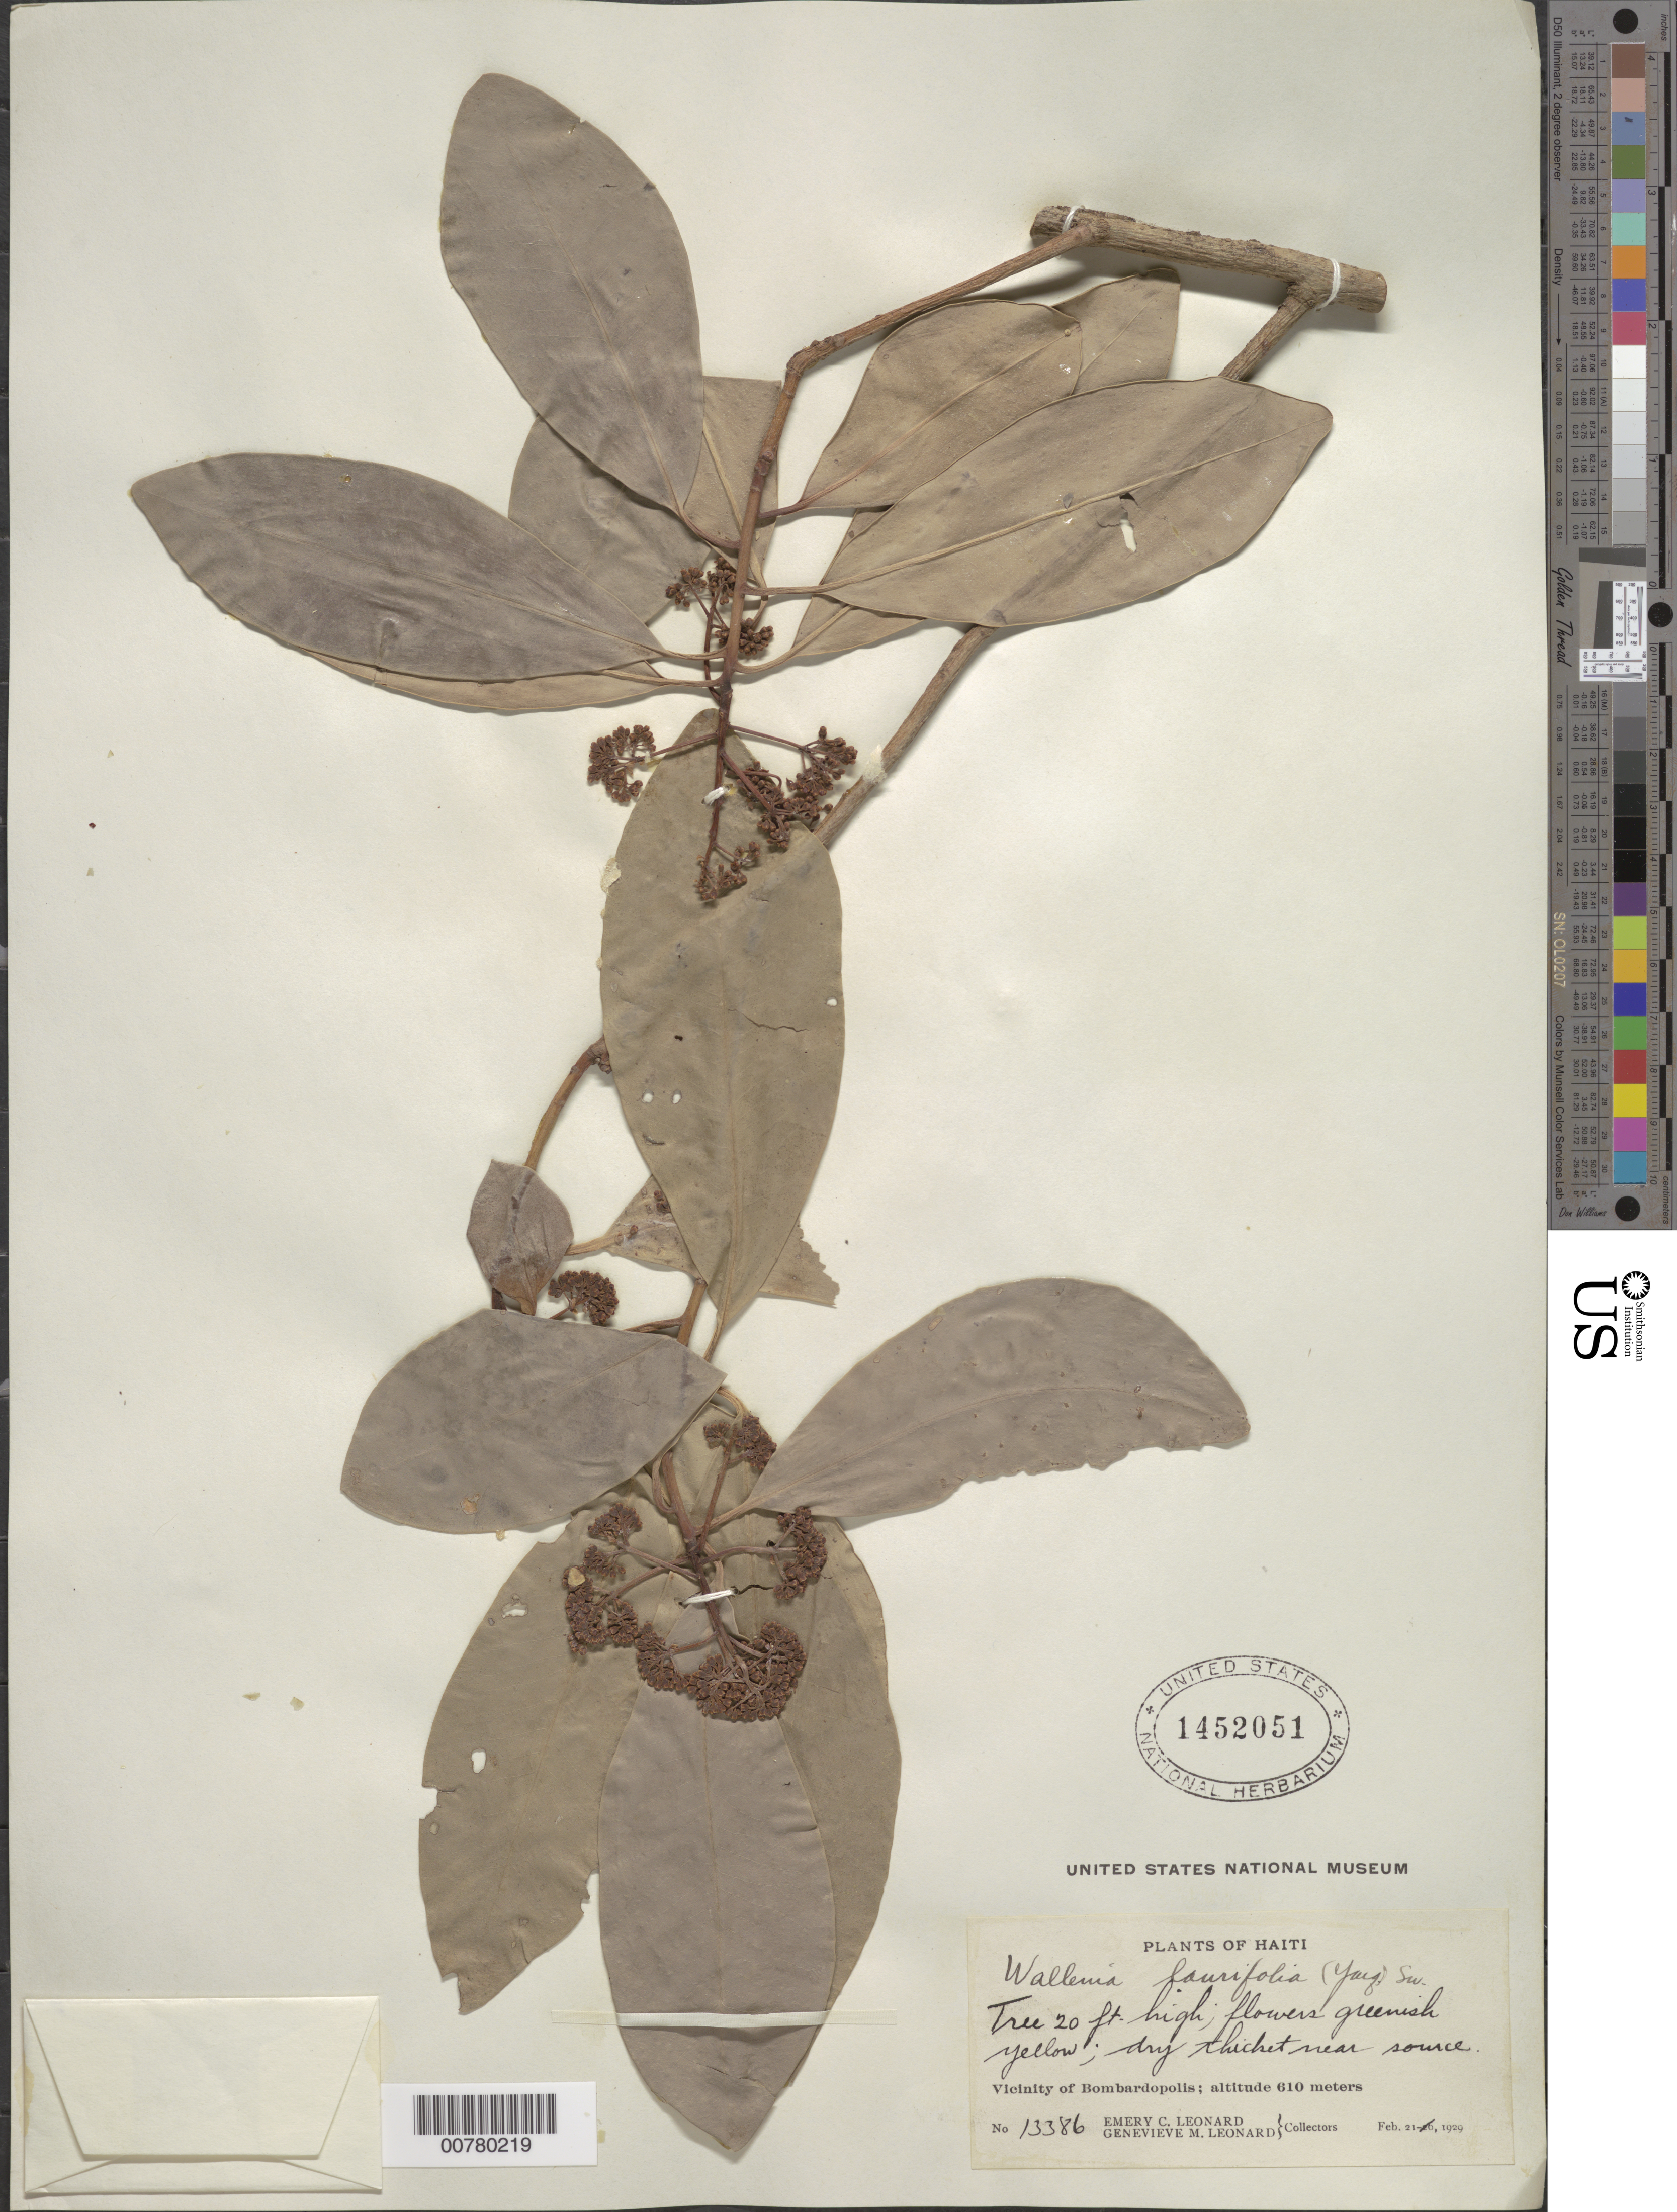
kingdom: Plantae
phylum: Tracheophyta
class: Magnoliopsida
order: Ericales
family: Primulaceae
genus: Wallenia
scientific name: Wallenia laurifolia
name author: Sw.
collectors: E. C. Leonard & G. M. Leonard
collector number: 13386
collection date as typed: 21 Feb 1929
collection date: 1929-02-21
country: Haiti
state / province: Nord-Ouest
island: Hispaniola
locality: Vicinity of Bombardopolis.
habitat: Dry thicket near source.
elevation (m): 610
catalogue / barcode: US 1452051